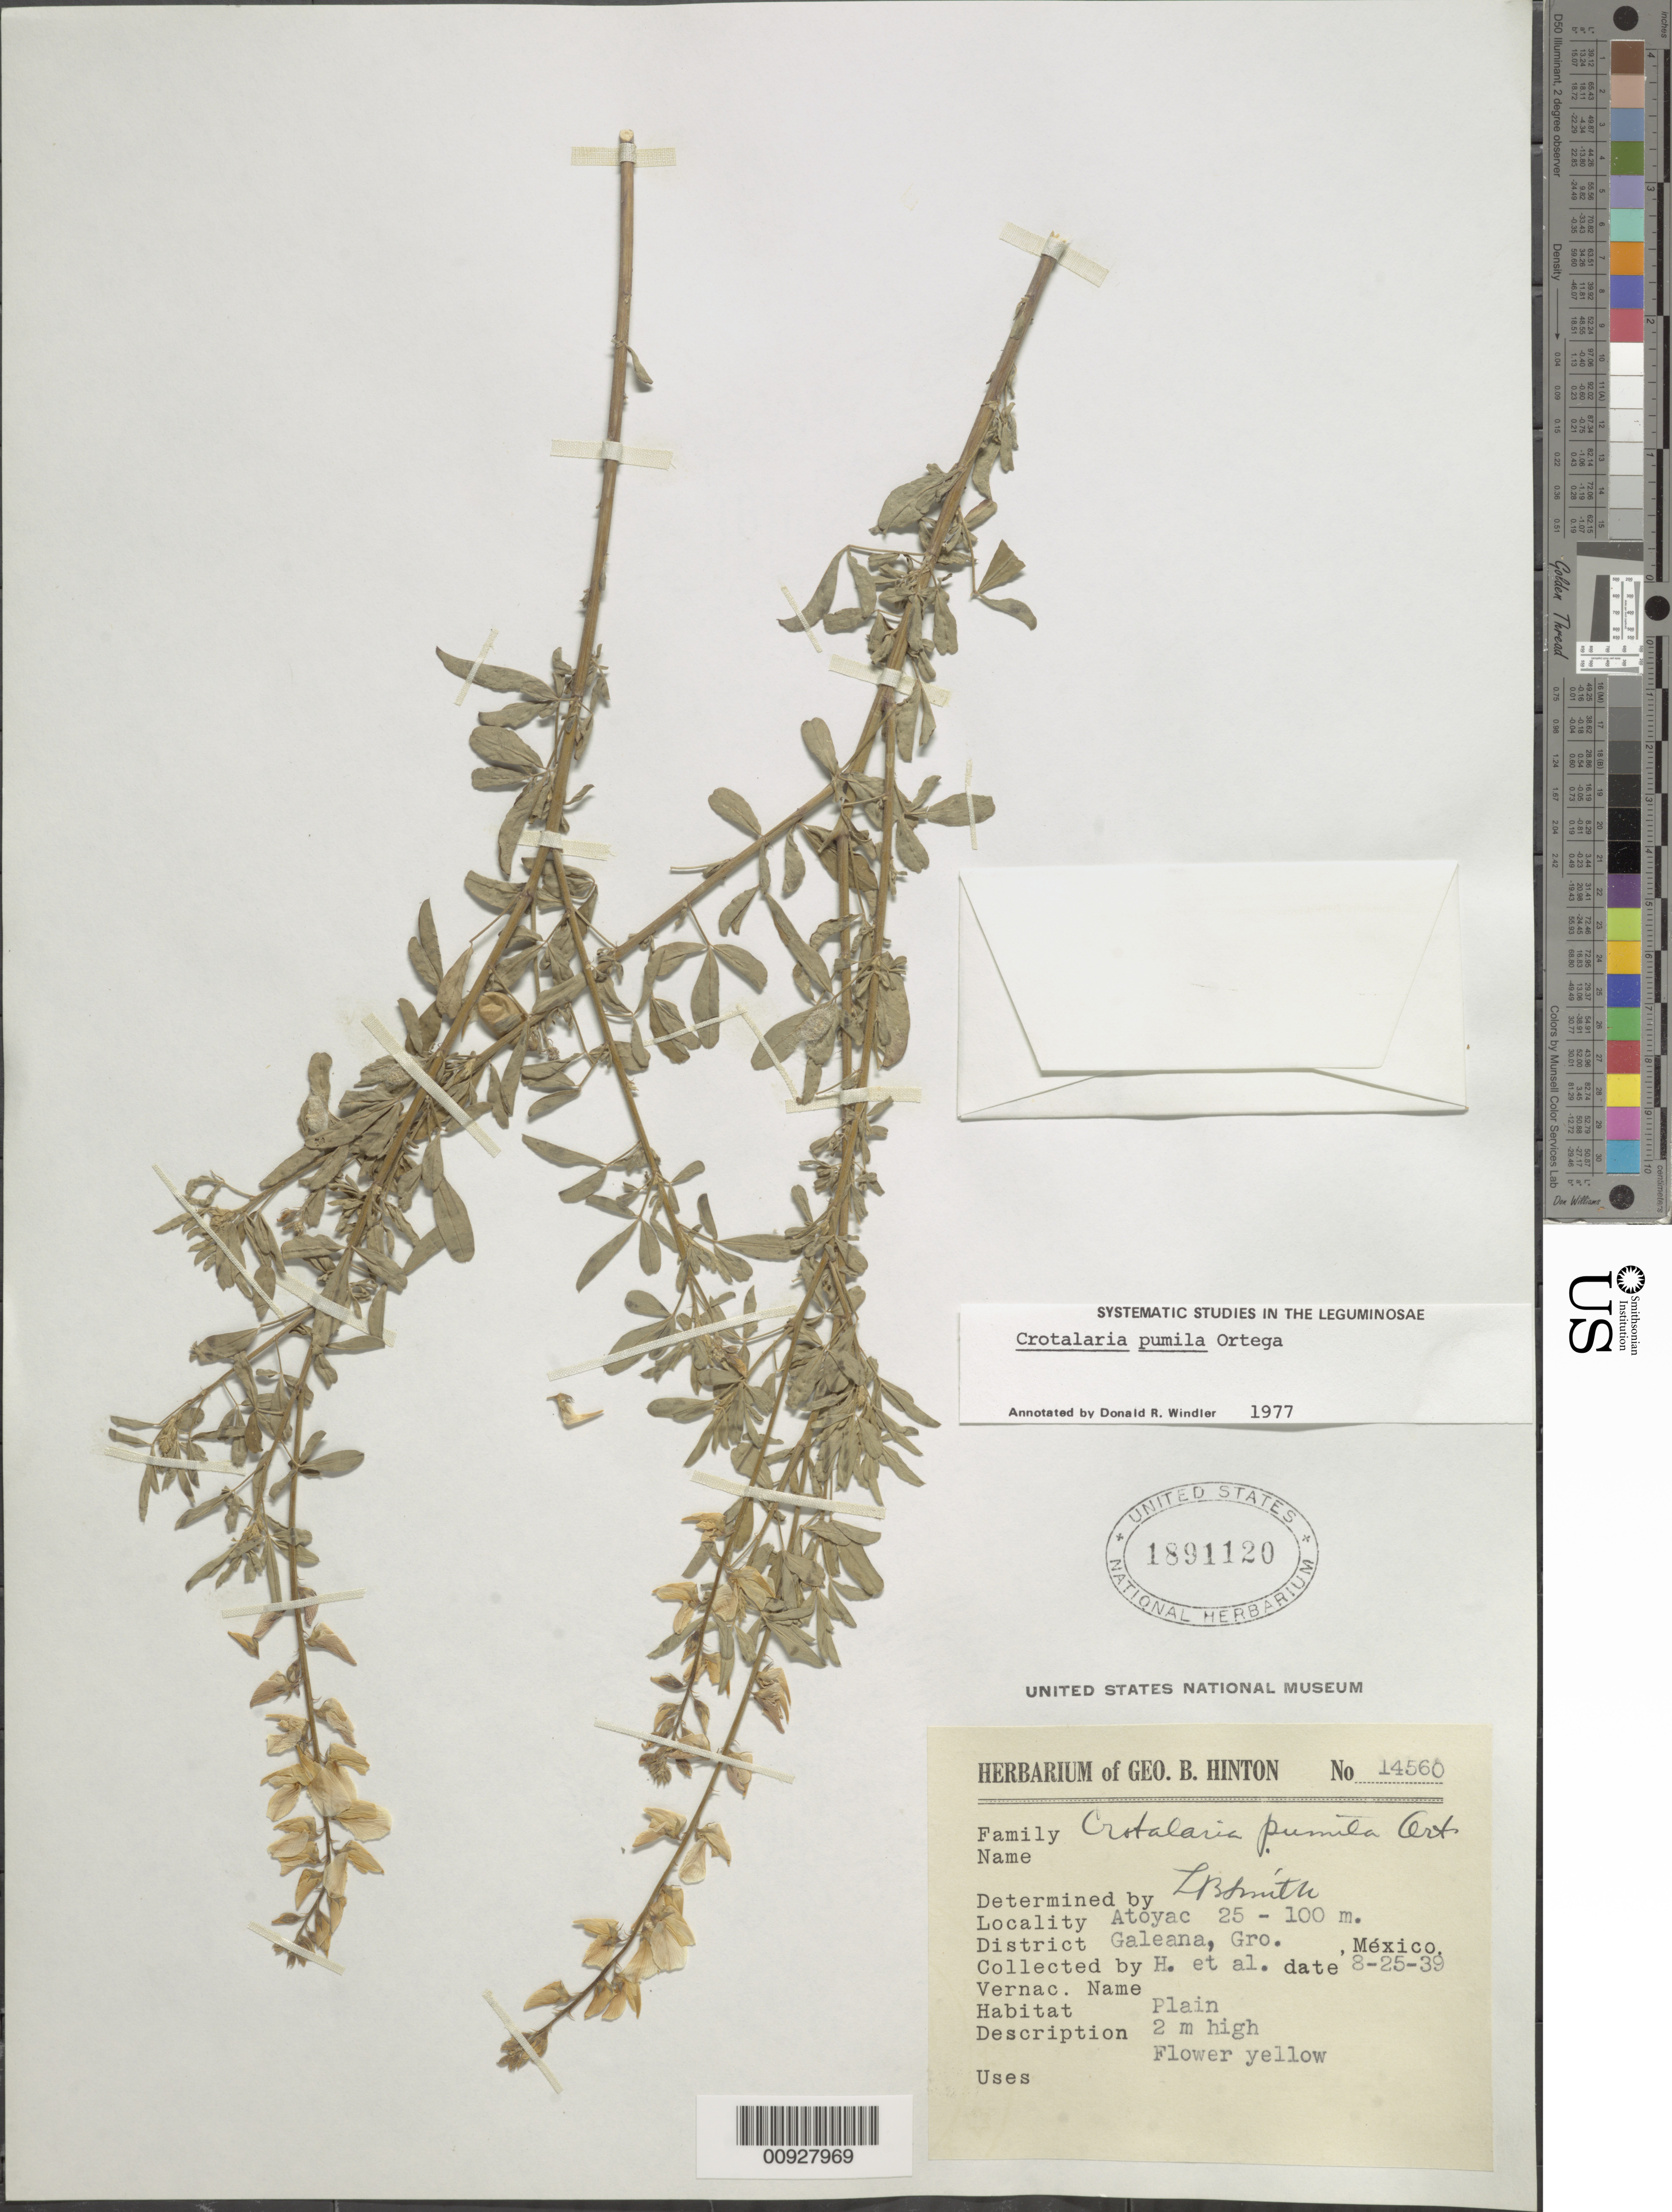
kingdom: Plantae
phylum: Tracheophyta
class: Magnoliopsida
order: Fabales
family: Fabaceae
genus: Crotalaria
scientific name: Crotalaria pumila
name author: Ortega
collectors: G. B. Hinton & et al.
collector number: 14560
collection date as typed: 25 Aug 1939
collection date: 1939-08-25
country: Mexico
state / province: Guerrero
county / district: Galeana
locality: Atoyac, District Galeana, Guerrero.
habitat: Plain.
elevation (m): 100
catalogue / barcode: US 1891120